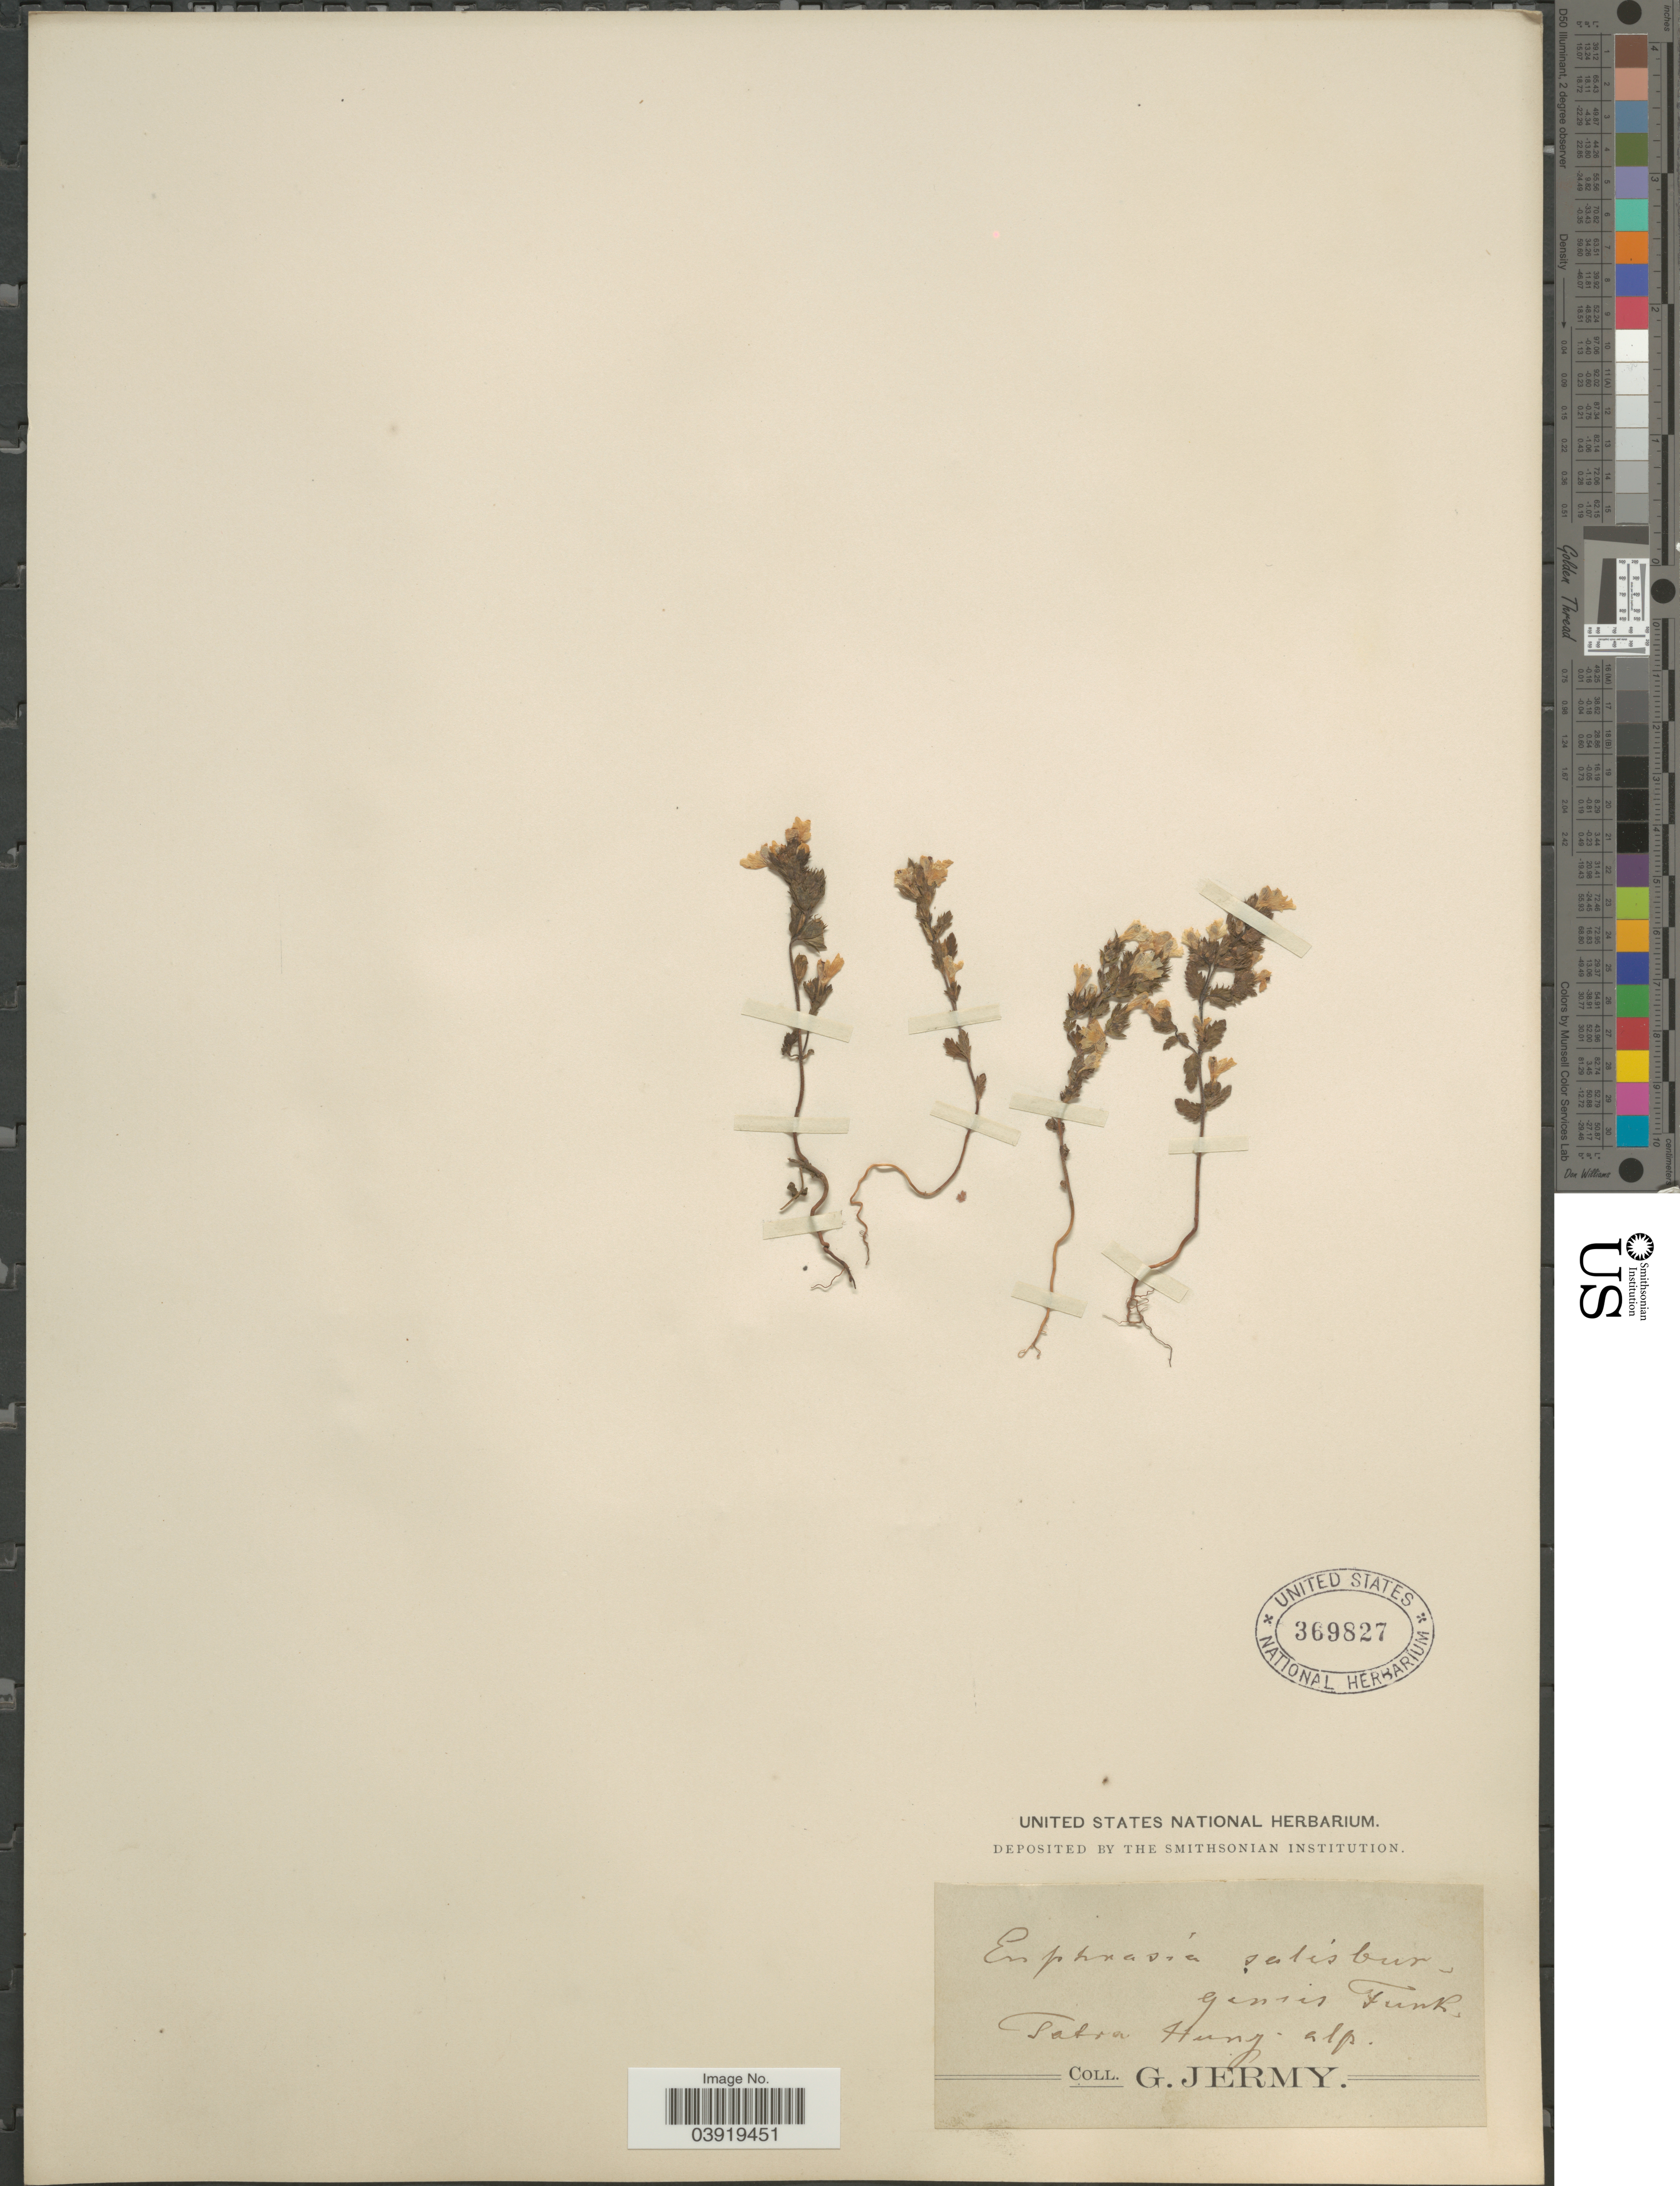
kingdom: Plantae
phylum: Tracheophyta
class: Magnoliopsida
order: Lamiales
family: Orobanchaceae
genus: Euphrasia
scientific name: Euphrasia salisburgensis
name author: Funck ex Hoppe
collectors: G. Jermy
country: Hungary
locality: Tatra alp.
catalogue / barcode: US 369827